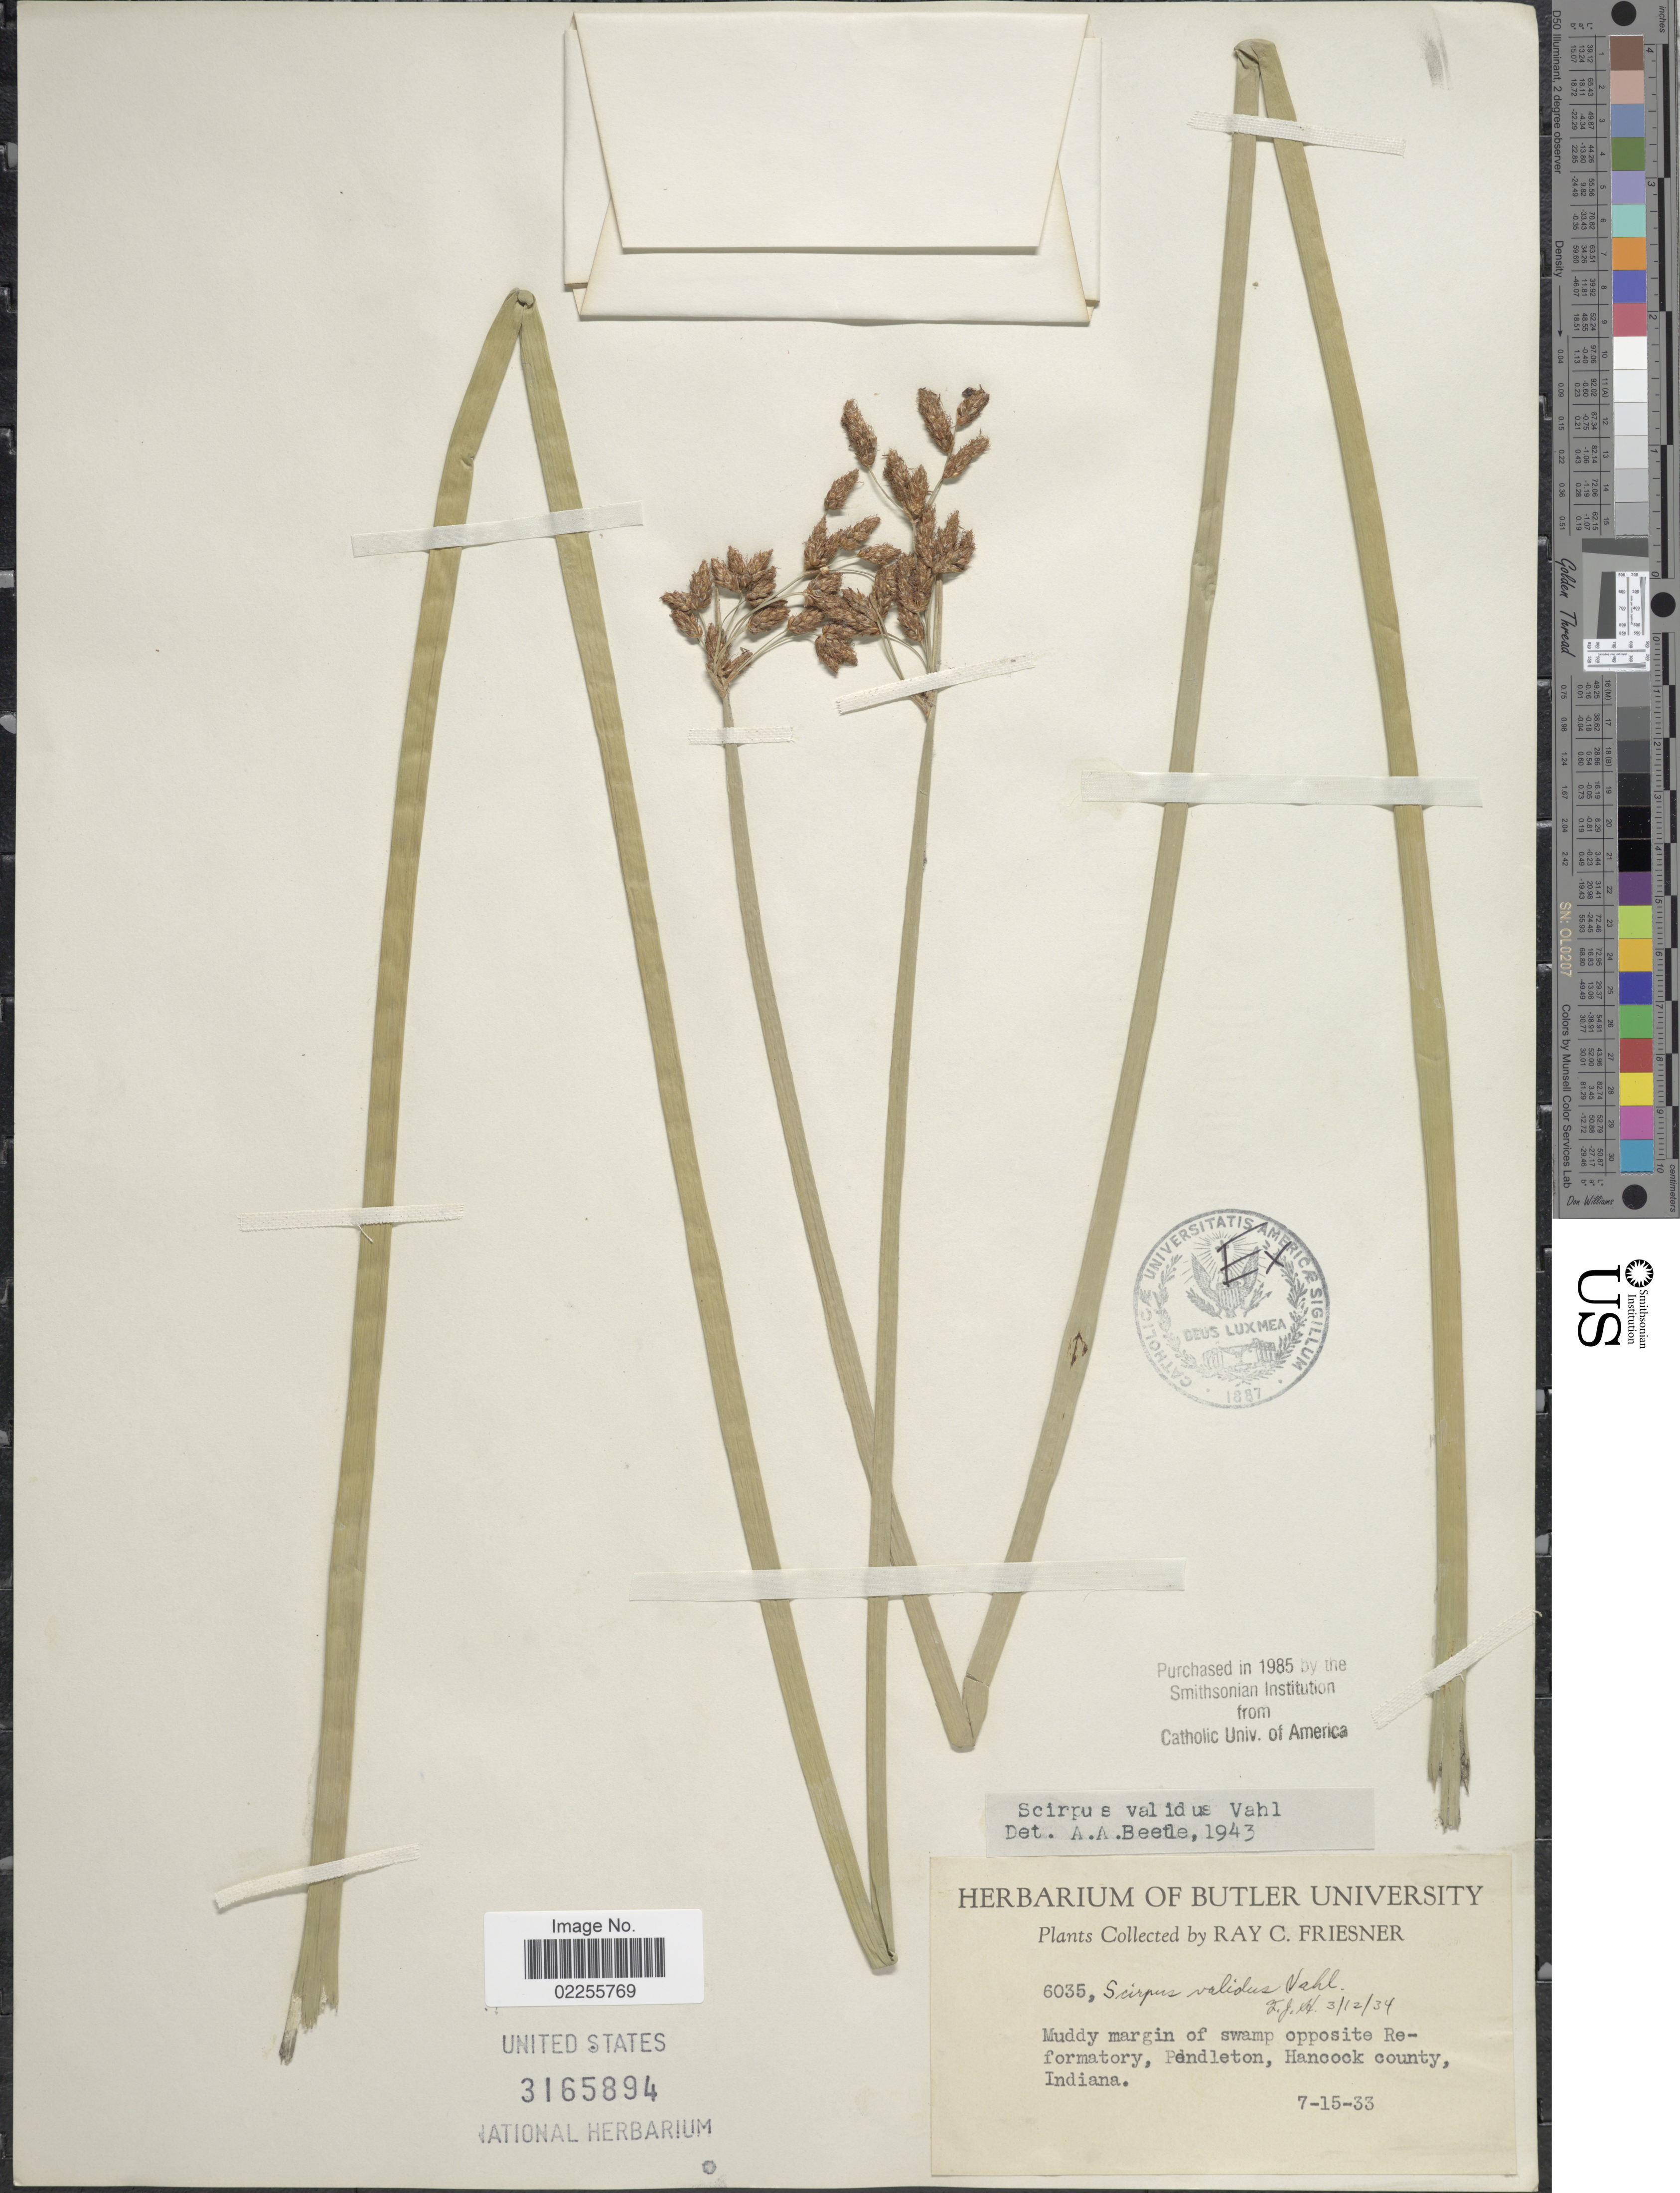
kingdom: Plantae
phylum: Tracheophyta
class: Liliopsida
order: Poales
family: Cyperaceae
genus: Schoenoplectus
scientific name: Schoenoplectus tabernaemontani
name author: (C.C. Gmel.) Palla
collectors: R. Friesner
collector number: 6035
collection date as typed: Transcribed d/m/y: 15/7/33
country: United States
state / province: Indiana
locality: Muddy margin of swamp opposite Reformatory, Pendleton, Hancock county.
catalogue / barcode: US 3165894